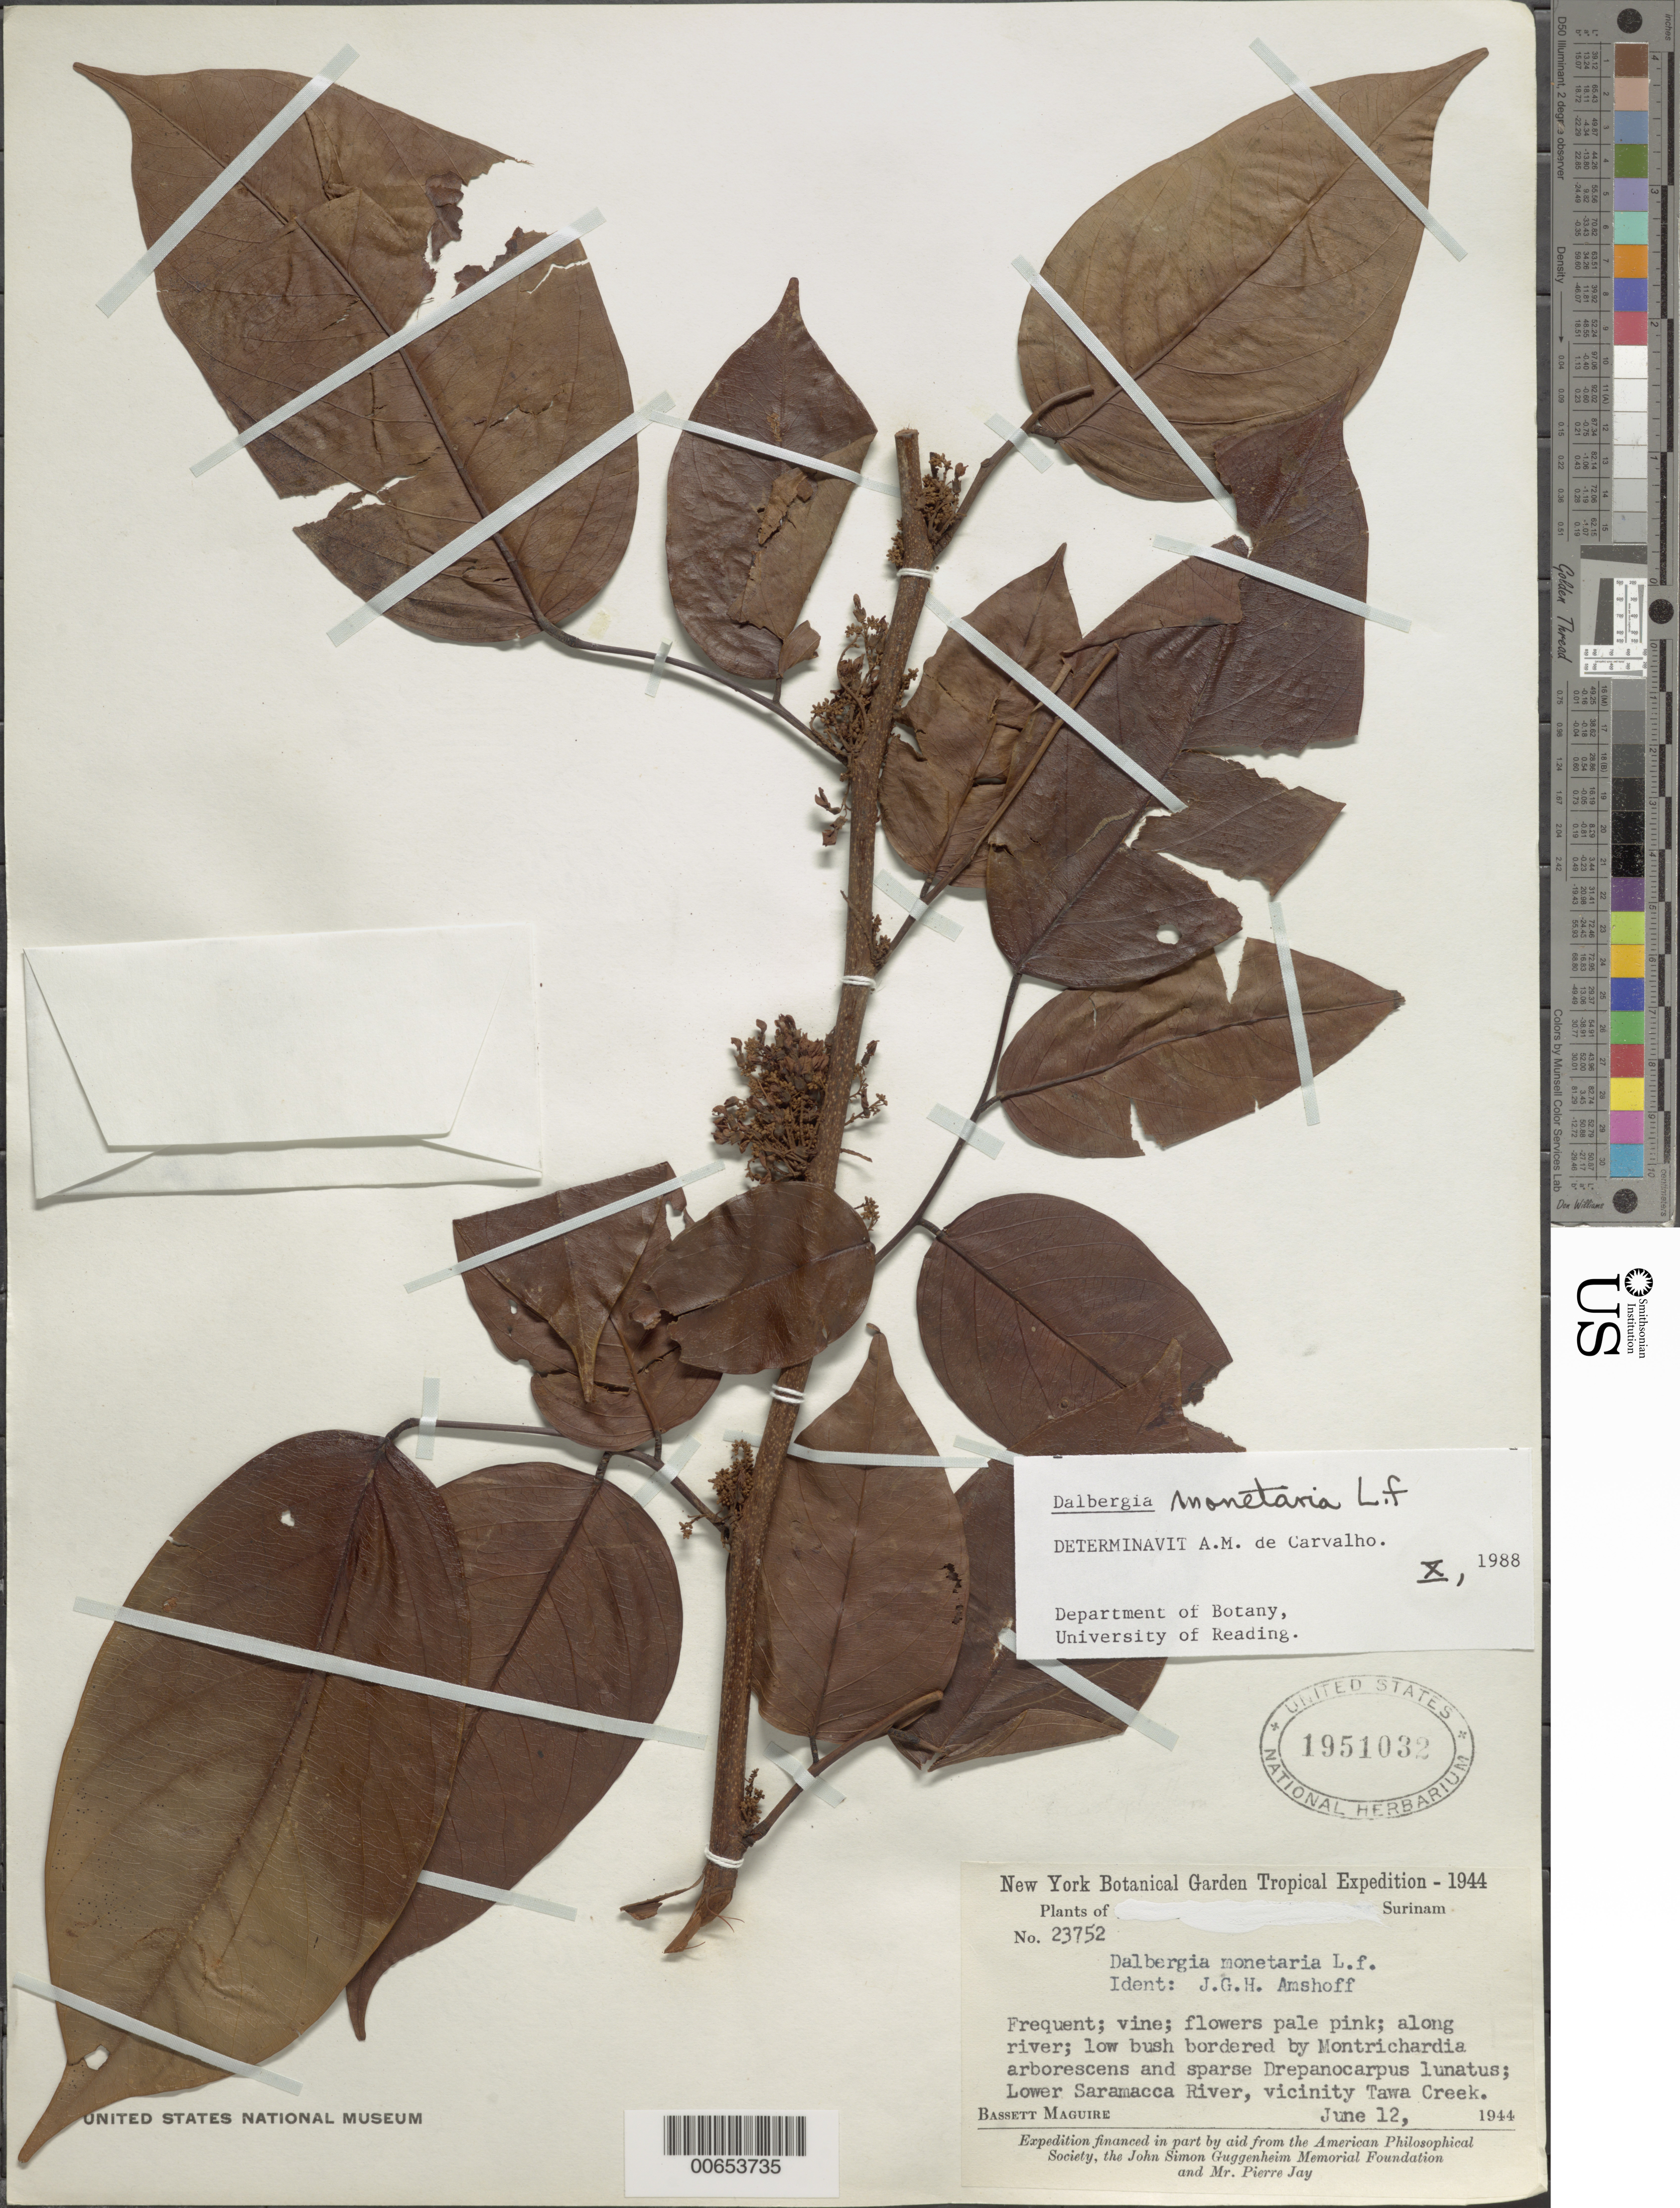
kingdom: Plantae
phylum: Tracheophyta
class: Magnoliopsida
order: Fabales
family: Fabaceae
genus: Dalbergia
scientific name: Dalbergia monetaria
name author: L. f.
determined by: Carvalho, A. M. V. de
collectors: B. Maguire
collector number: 23752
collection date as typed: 12-Jun-44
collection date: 1944-06-12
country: Suriname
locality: Tawa Creek vic., Lower Saramacca River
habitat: Along river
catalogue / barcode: US 1951032